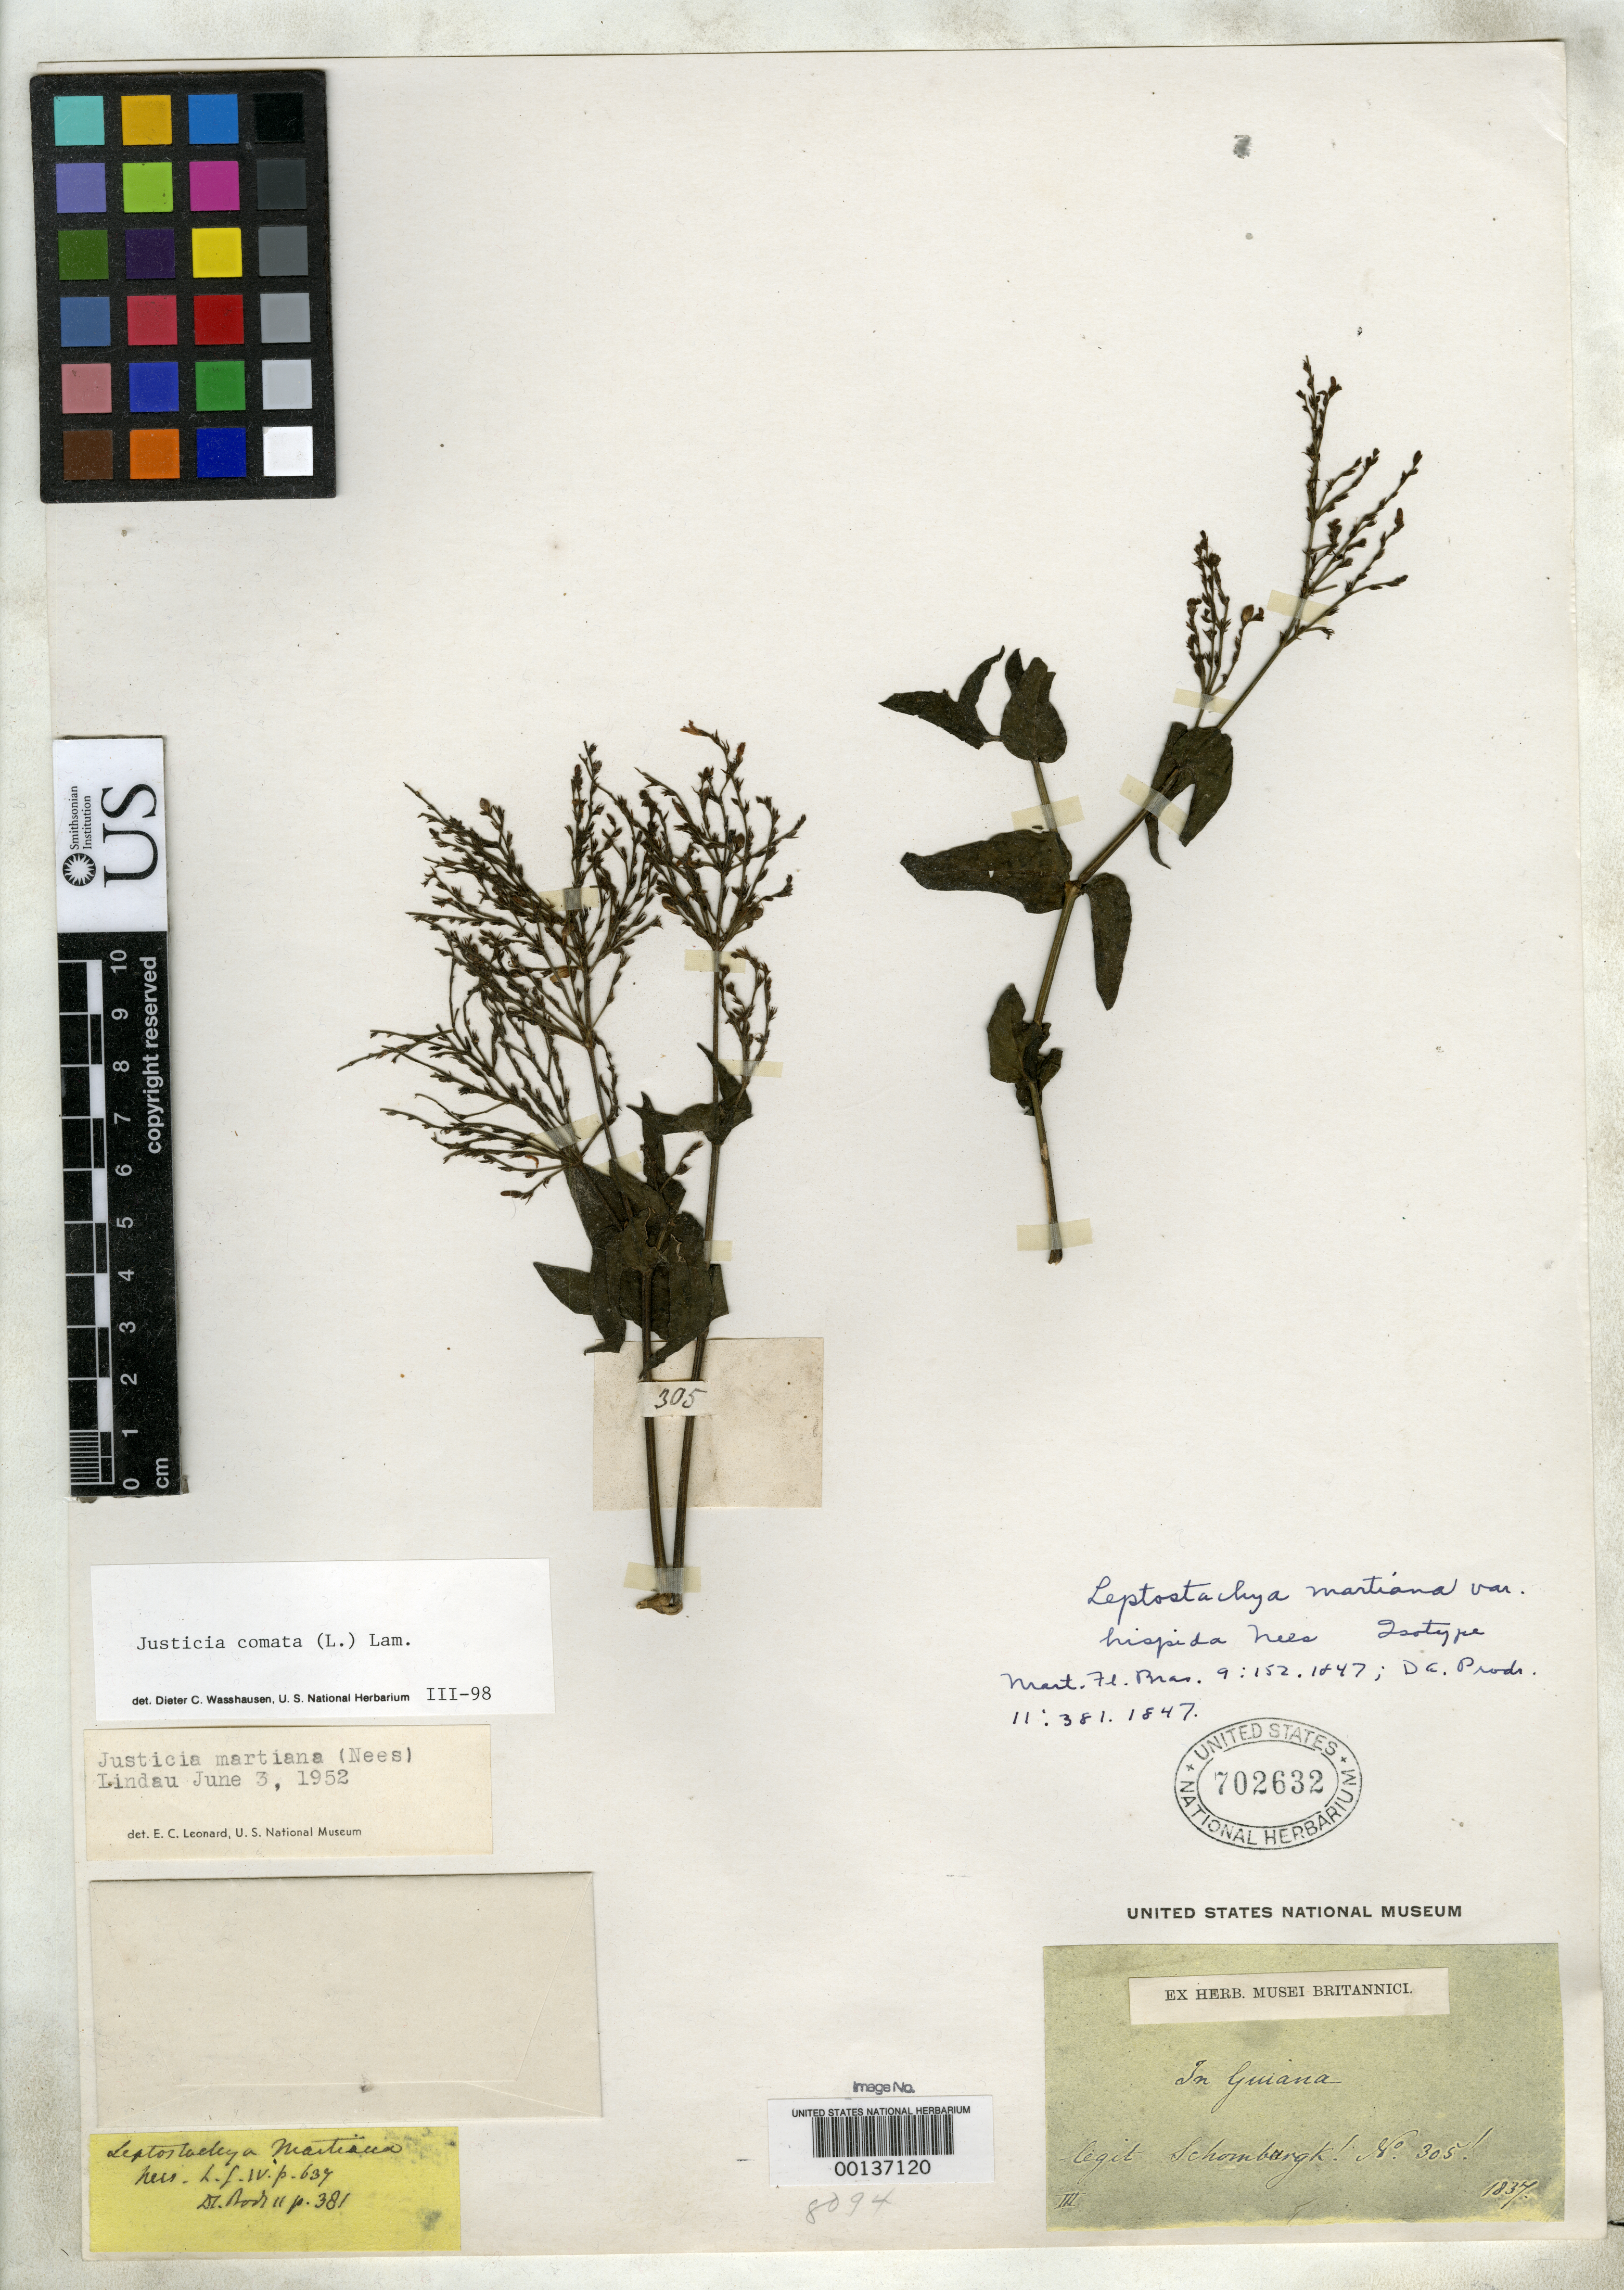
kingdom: Plantae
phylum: Tracheophyta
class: Magnoliopsida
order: Lamiales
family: Acanthaceae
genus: Leptostachya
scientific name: Leptostachya martiana var. hispida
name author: Nees in Mart.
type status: Type Collection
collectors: R. H. Schomburgk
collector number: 305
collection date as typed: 1837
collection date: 1837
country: Guyana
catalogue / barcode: US 702632